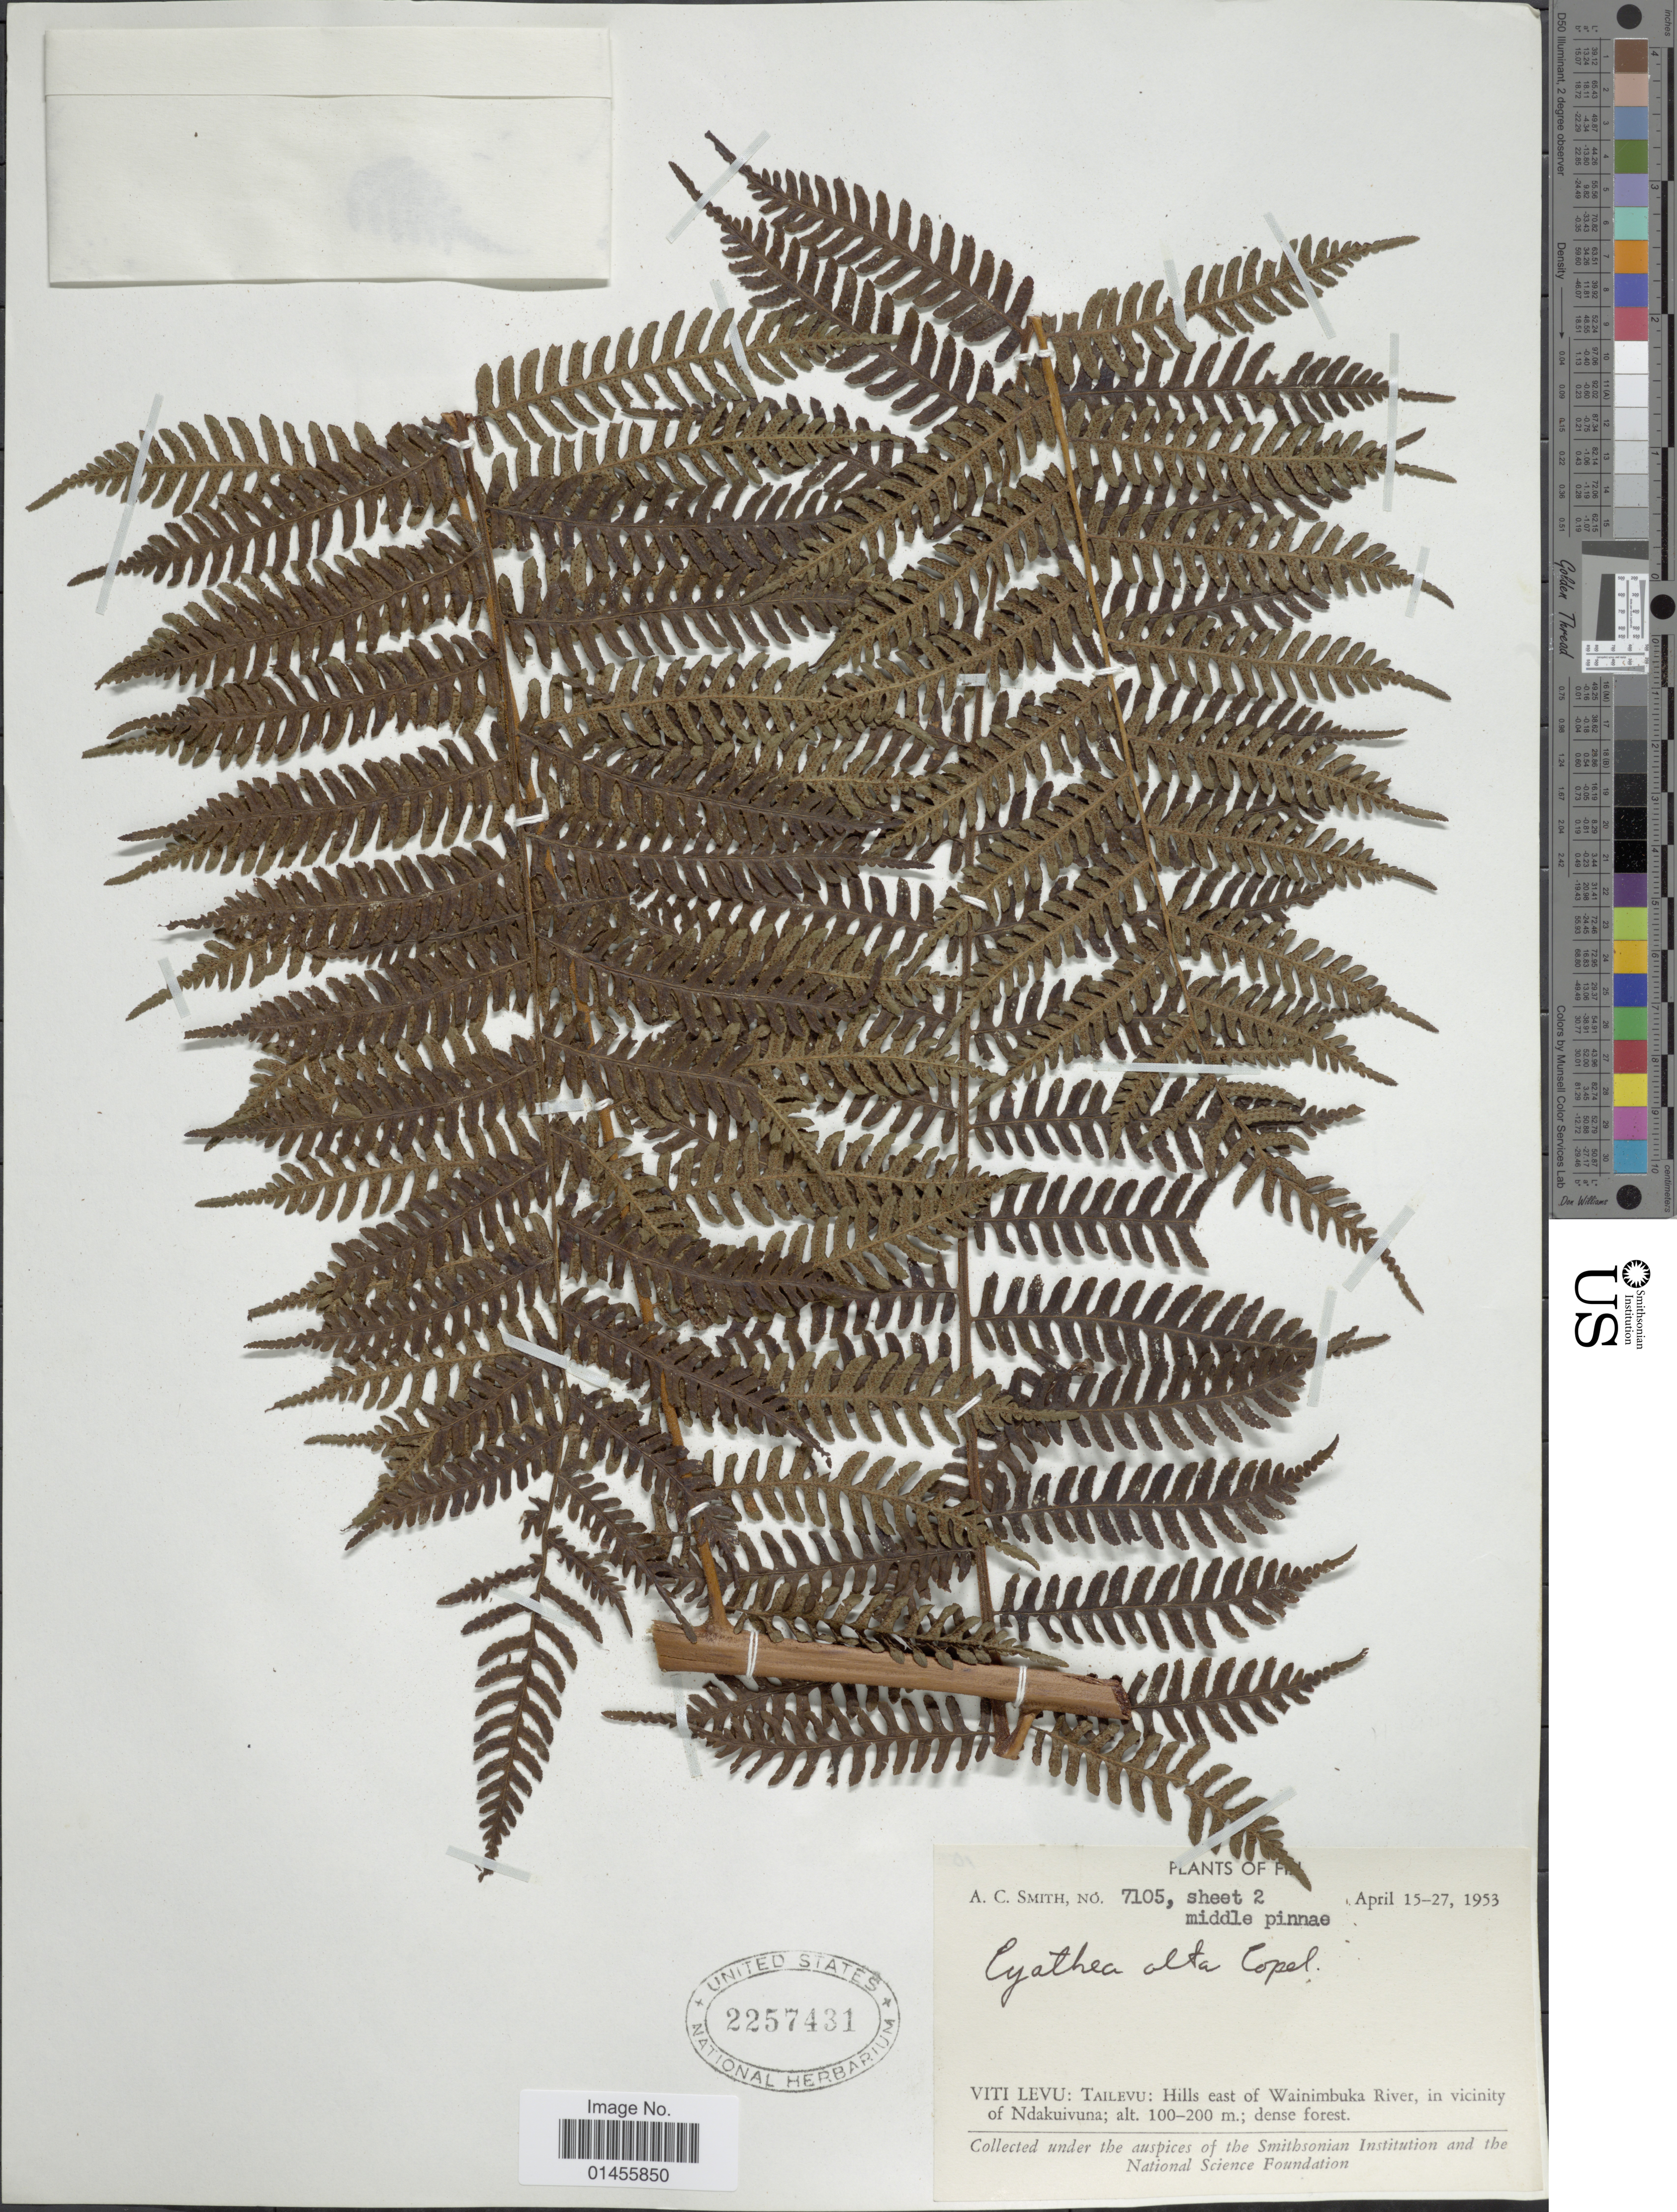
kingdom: Plantae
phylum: Tracheophyta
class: Polypodiopsida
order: Cyatheales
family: Cyatheaceae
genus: Alsophila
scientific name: Alsophila alta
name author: (Copel.) R.M. Tryon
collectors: A. C. Smith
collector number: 7105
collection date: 1953-04-15/1953-04-27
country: Fiji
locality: Viti Levu: Tailevu: Hill east of Wainimbuka River, in vicinity of Ndakuivuna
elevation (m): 100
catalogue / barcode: US 2257431